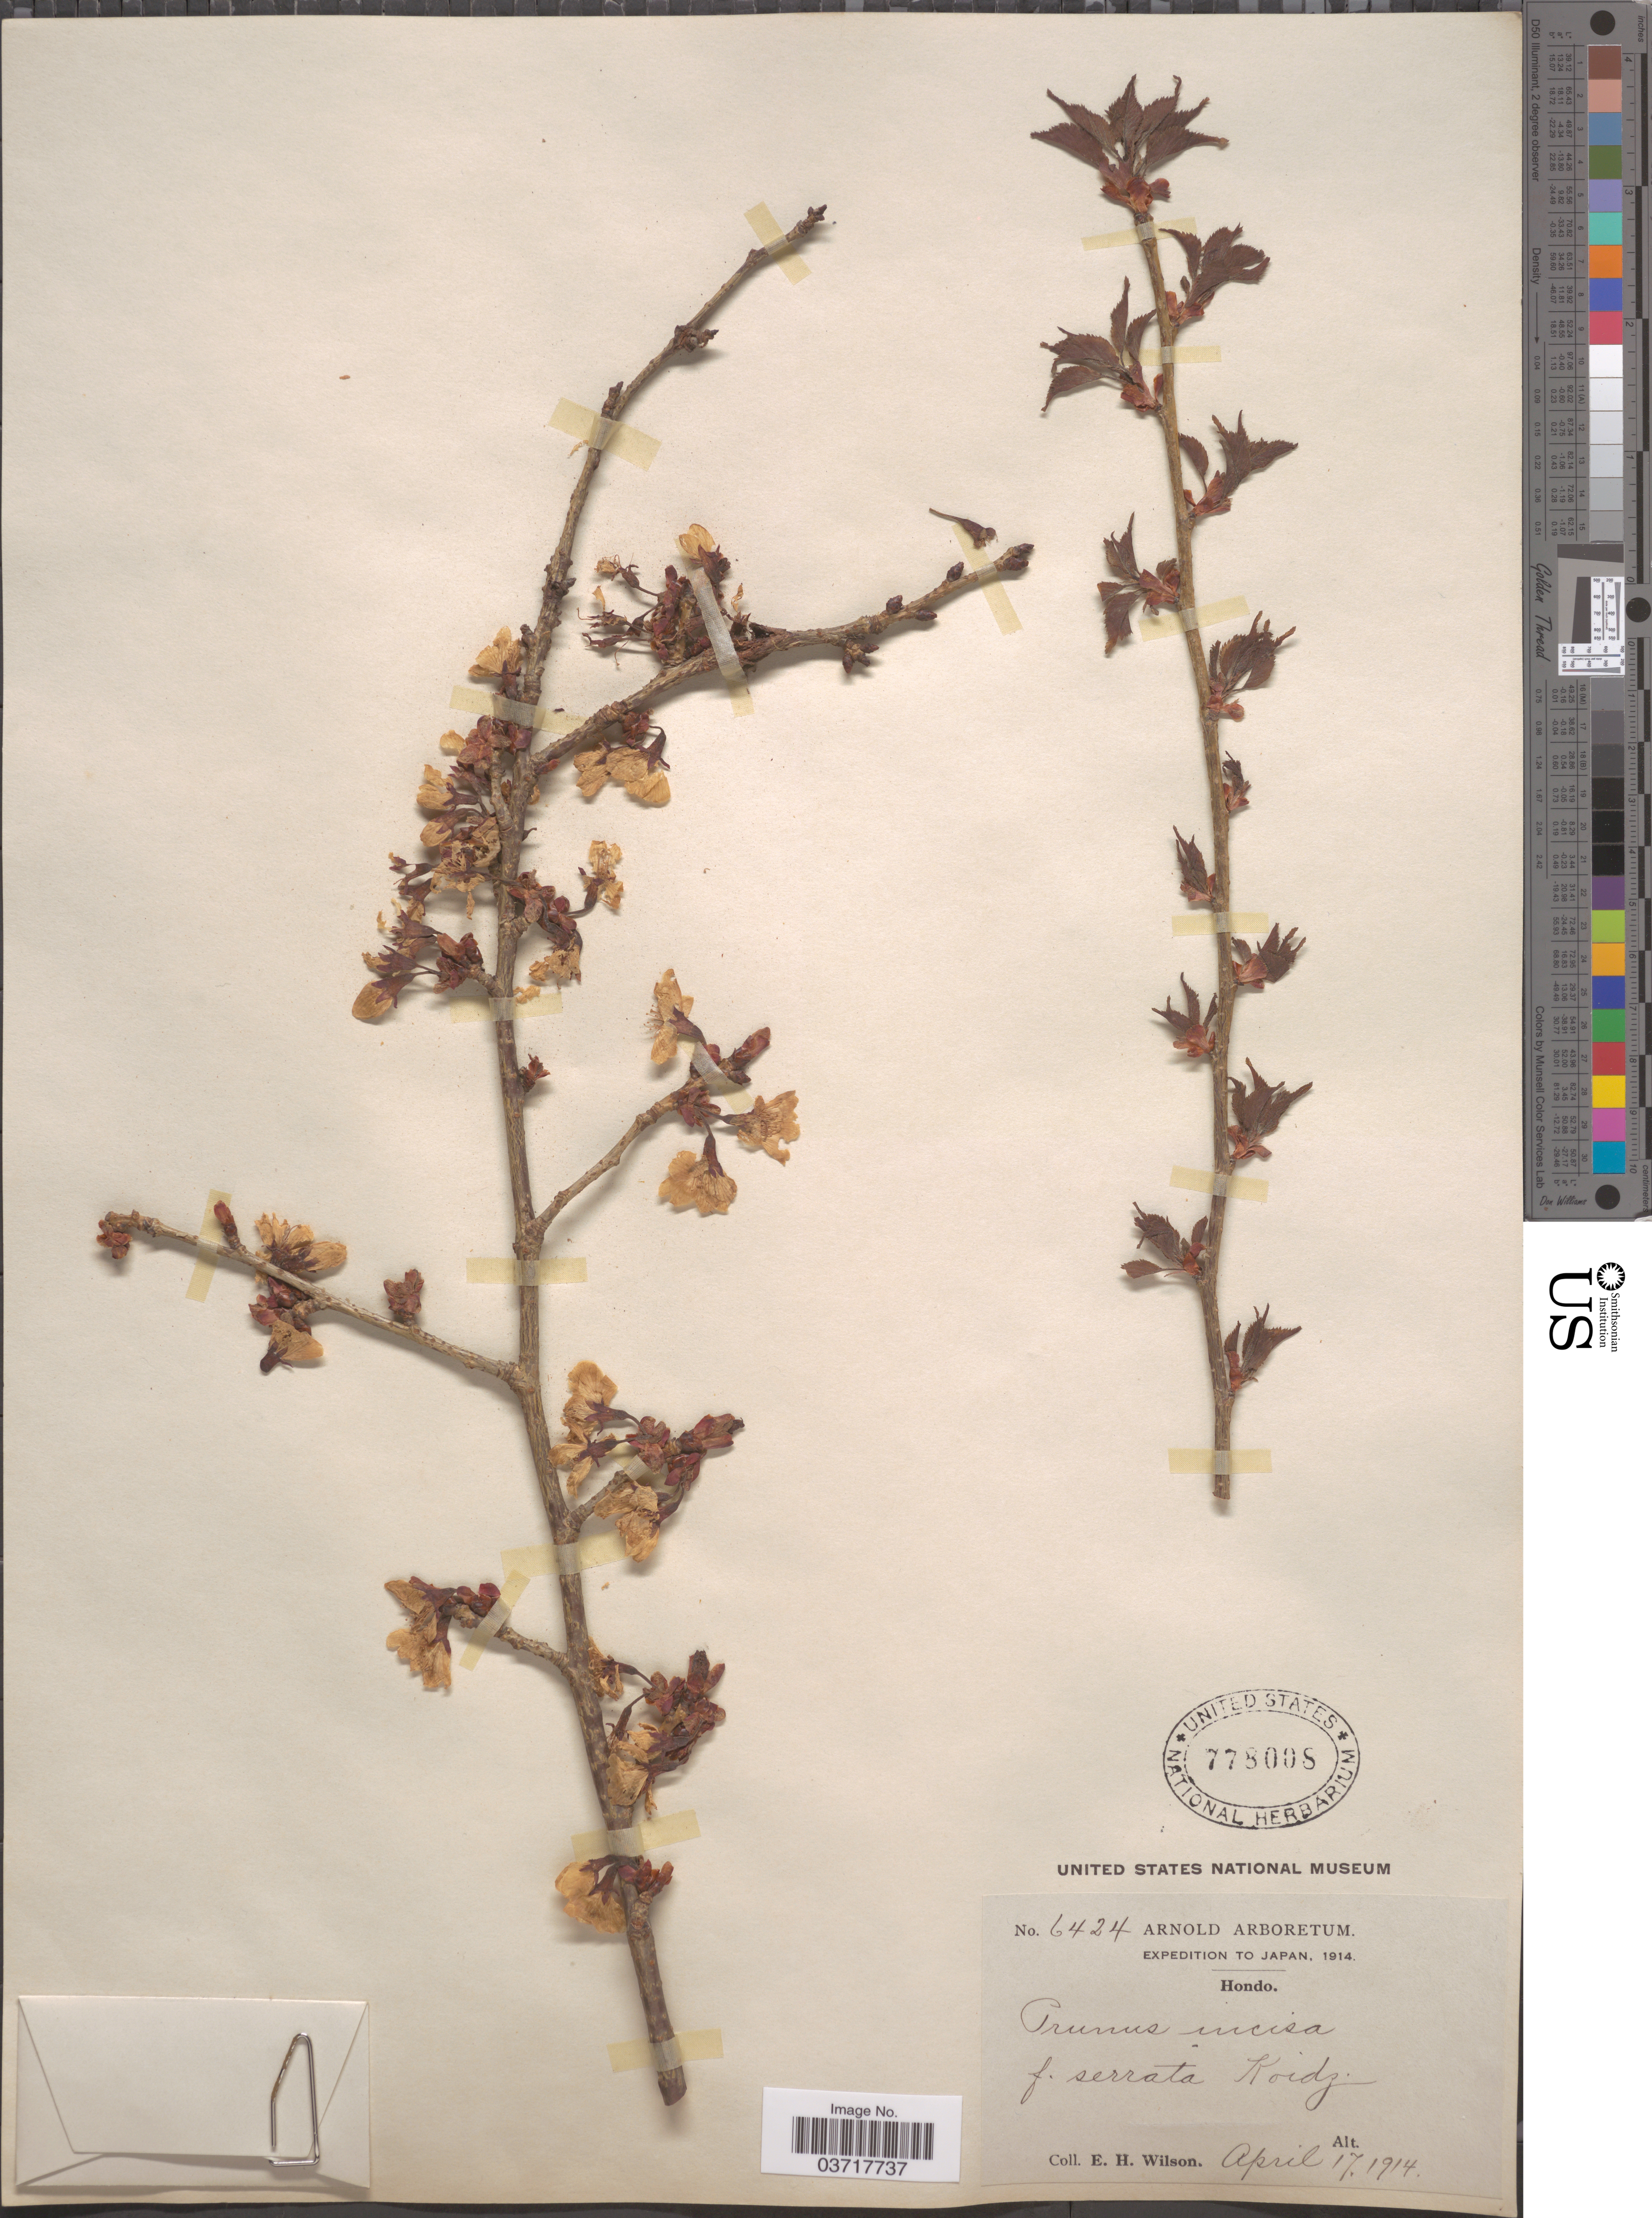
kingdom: Plantae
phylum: Tracheophyta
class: Magnoliopsida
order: Rosales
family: Rosaceae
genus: Prunus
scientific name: Prunus incisa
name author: Thunb.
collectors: E. Wilson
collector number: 6424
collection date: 1914-04-17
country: Japan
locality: Hondo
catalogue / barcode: US 778008